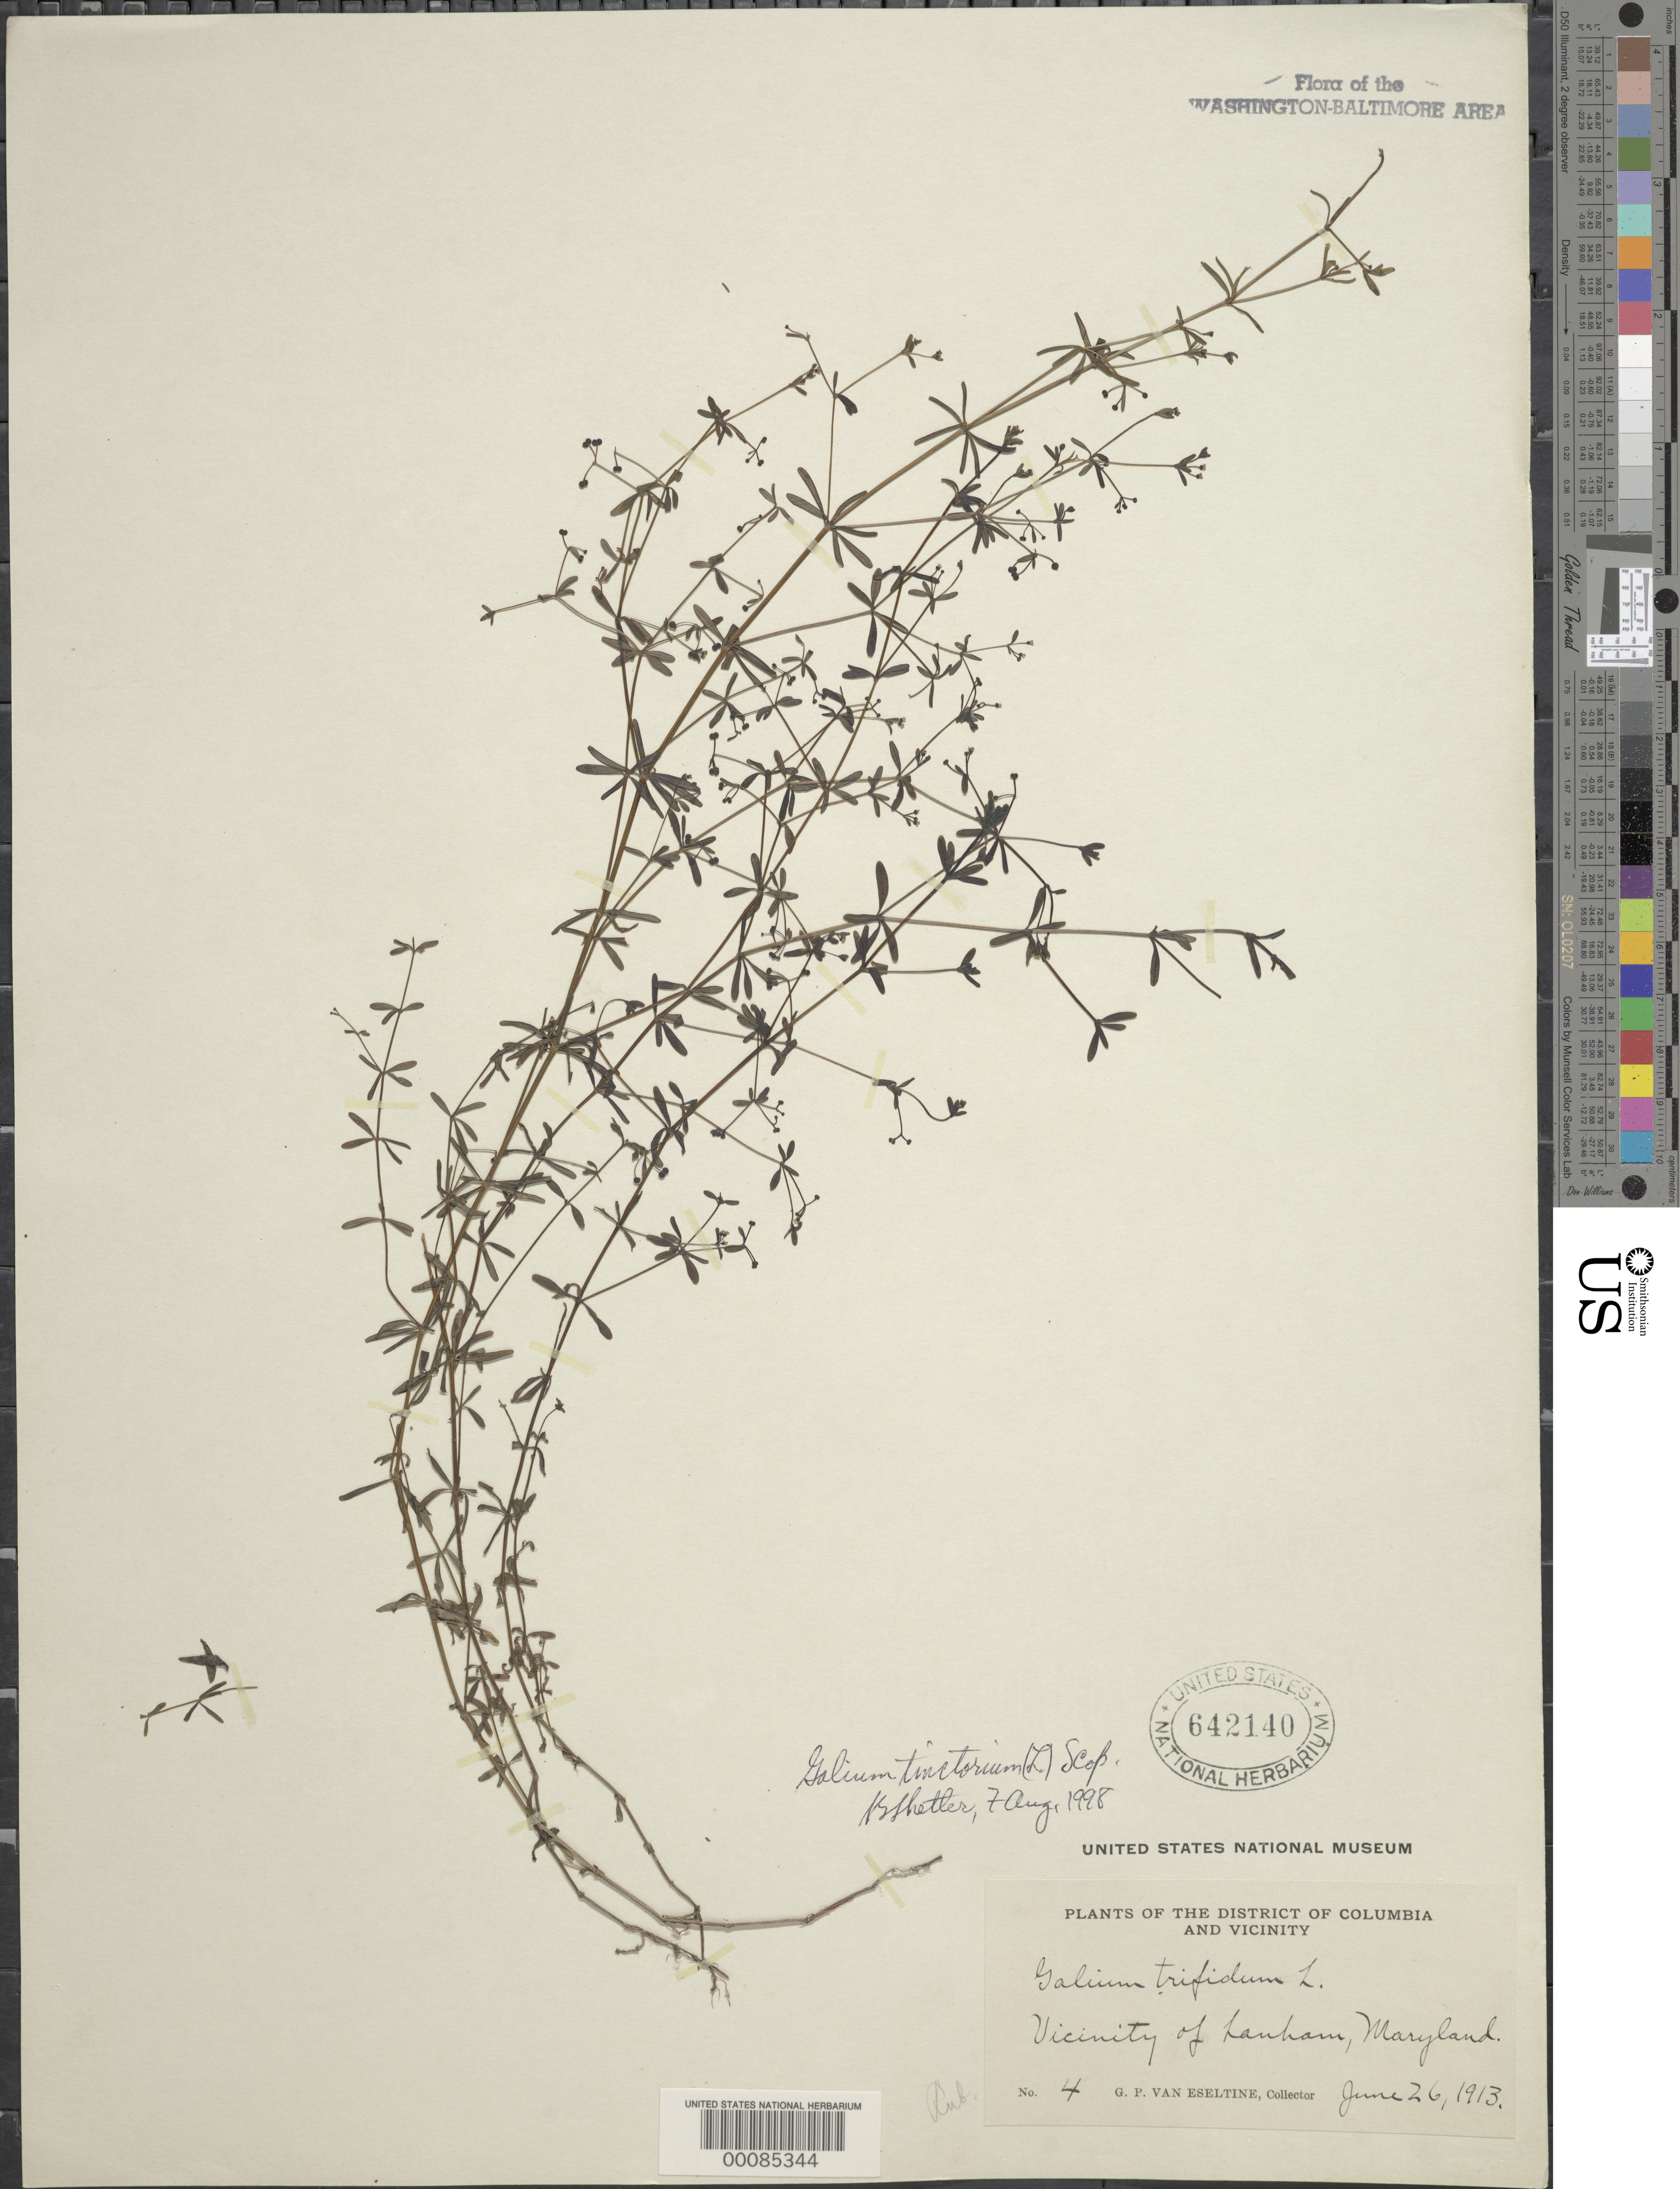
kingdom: Plantae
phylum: Tracheophyta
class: Magnoliopsida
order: Gentianales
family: Rubiaceae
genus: Galium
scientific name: Galium tinctorium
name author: (L.) Scop.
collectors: G. P. Van Eseltine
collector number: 4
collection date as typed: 26 Jun 1913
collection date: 1913-06-26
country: United States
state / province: Maryland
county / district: Prince George's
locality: Vicinity of Lanham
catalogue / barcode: US 642140